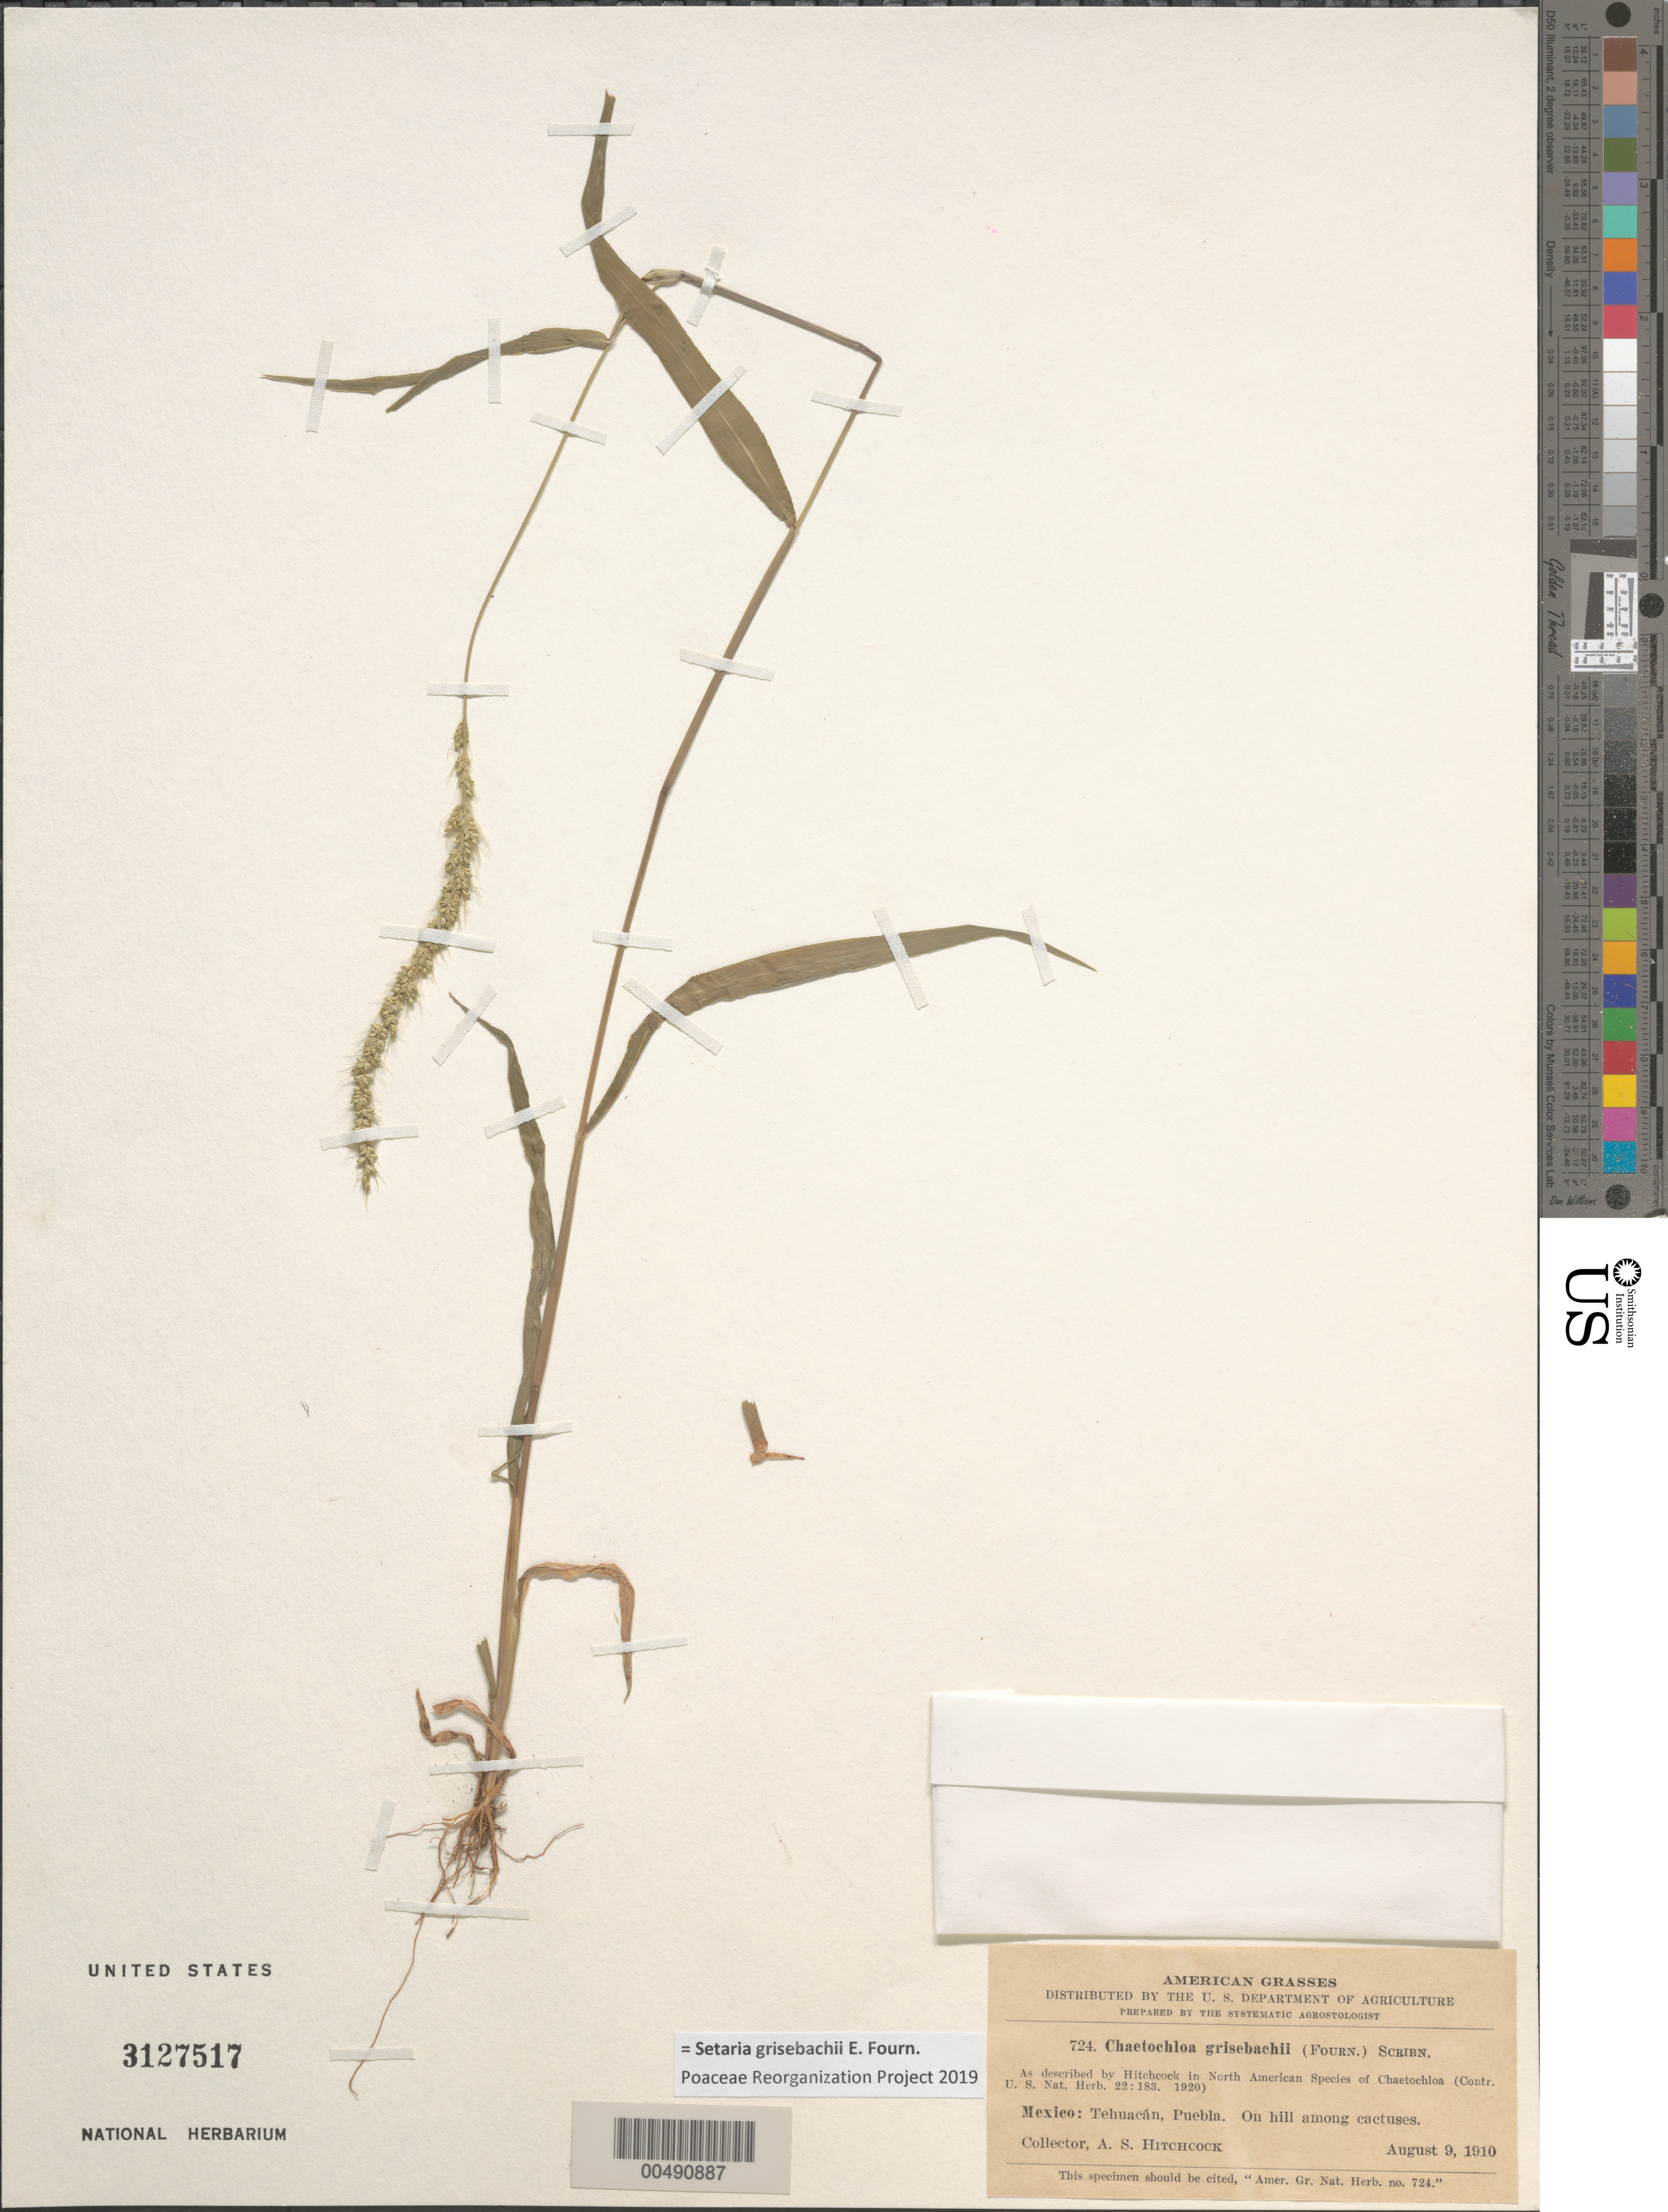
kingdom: Plantae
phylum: Tracheophyta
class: Liliopsida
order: Poales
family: Poaceae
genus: Setaria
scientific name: Setaria grisebachii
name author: E. Fourn.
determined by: Poaceae Reorganization Project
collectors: A. S. Hitchcock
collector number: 724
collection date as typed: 9 Aug 1910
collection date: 1910-08-09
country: Mexico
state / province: Puebla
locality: Tehuacán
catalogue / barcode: US 3127517